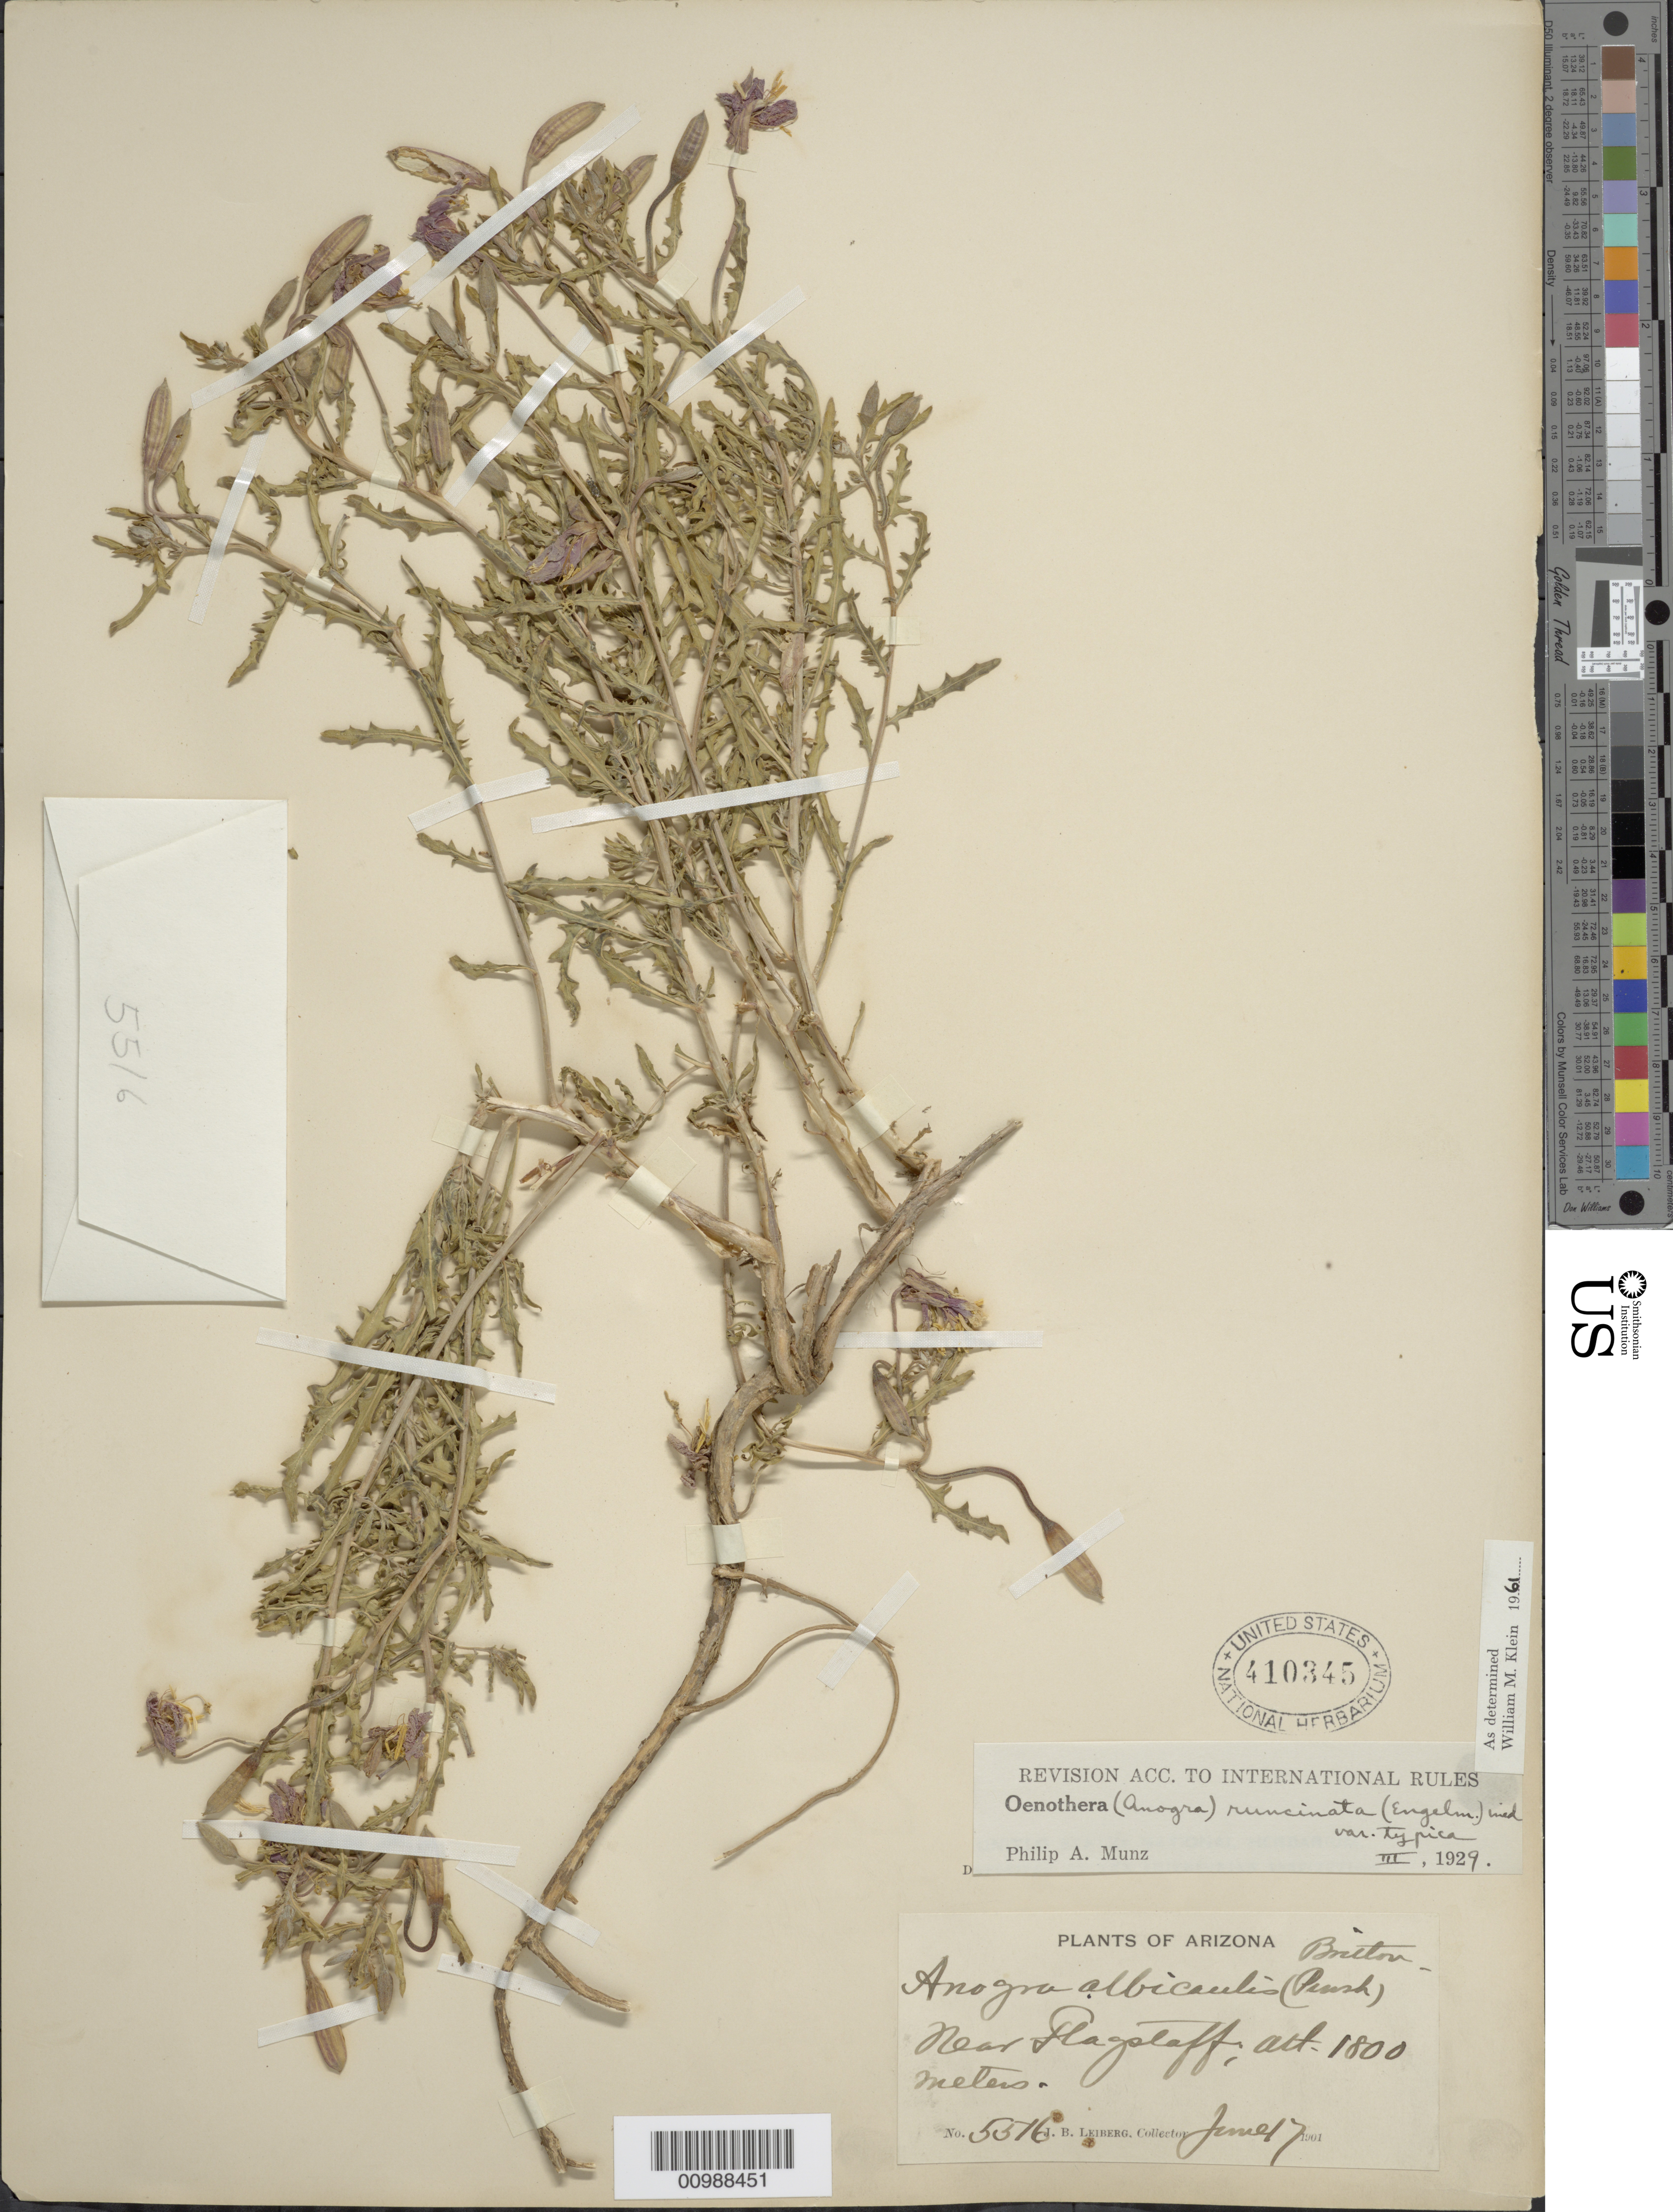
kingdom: Plantae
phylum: Tracheophyta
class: Magnoliopsida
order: Myrtales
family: Onagraceae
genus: Oenothera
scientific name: Oenothera pallida subsp. runcinata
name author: (Engelm.) Munz & W.M. Klein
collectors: J. Leiberg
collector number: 5376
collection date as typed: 17 Jun 1901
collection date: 1901-06-17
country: United States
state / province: Arizona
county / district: Coconino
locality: Near Flagstaff.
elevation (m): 1800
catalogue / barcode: US 410345